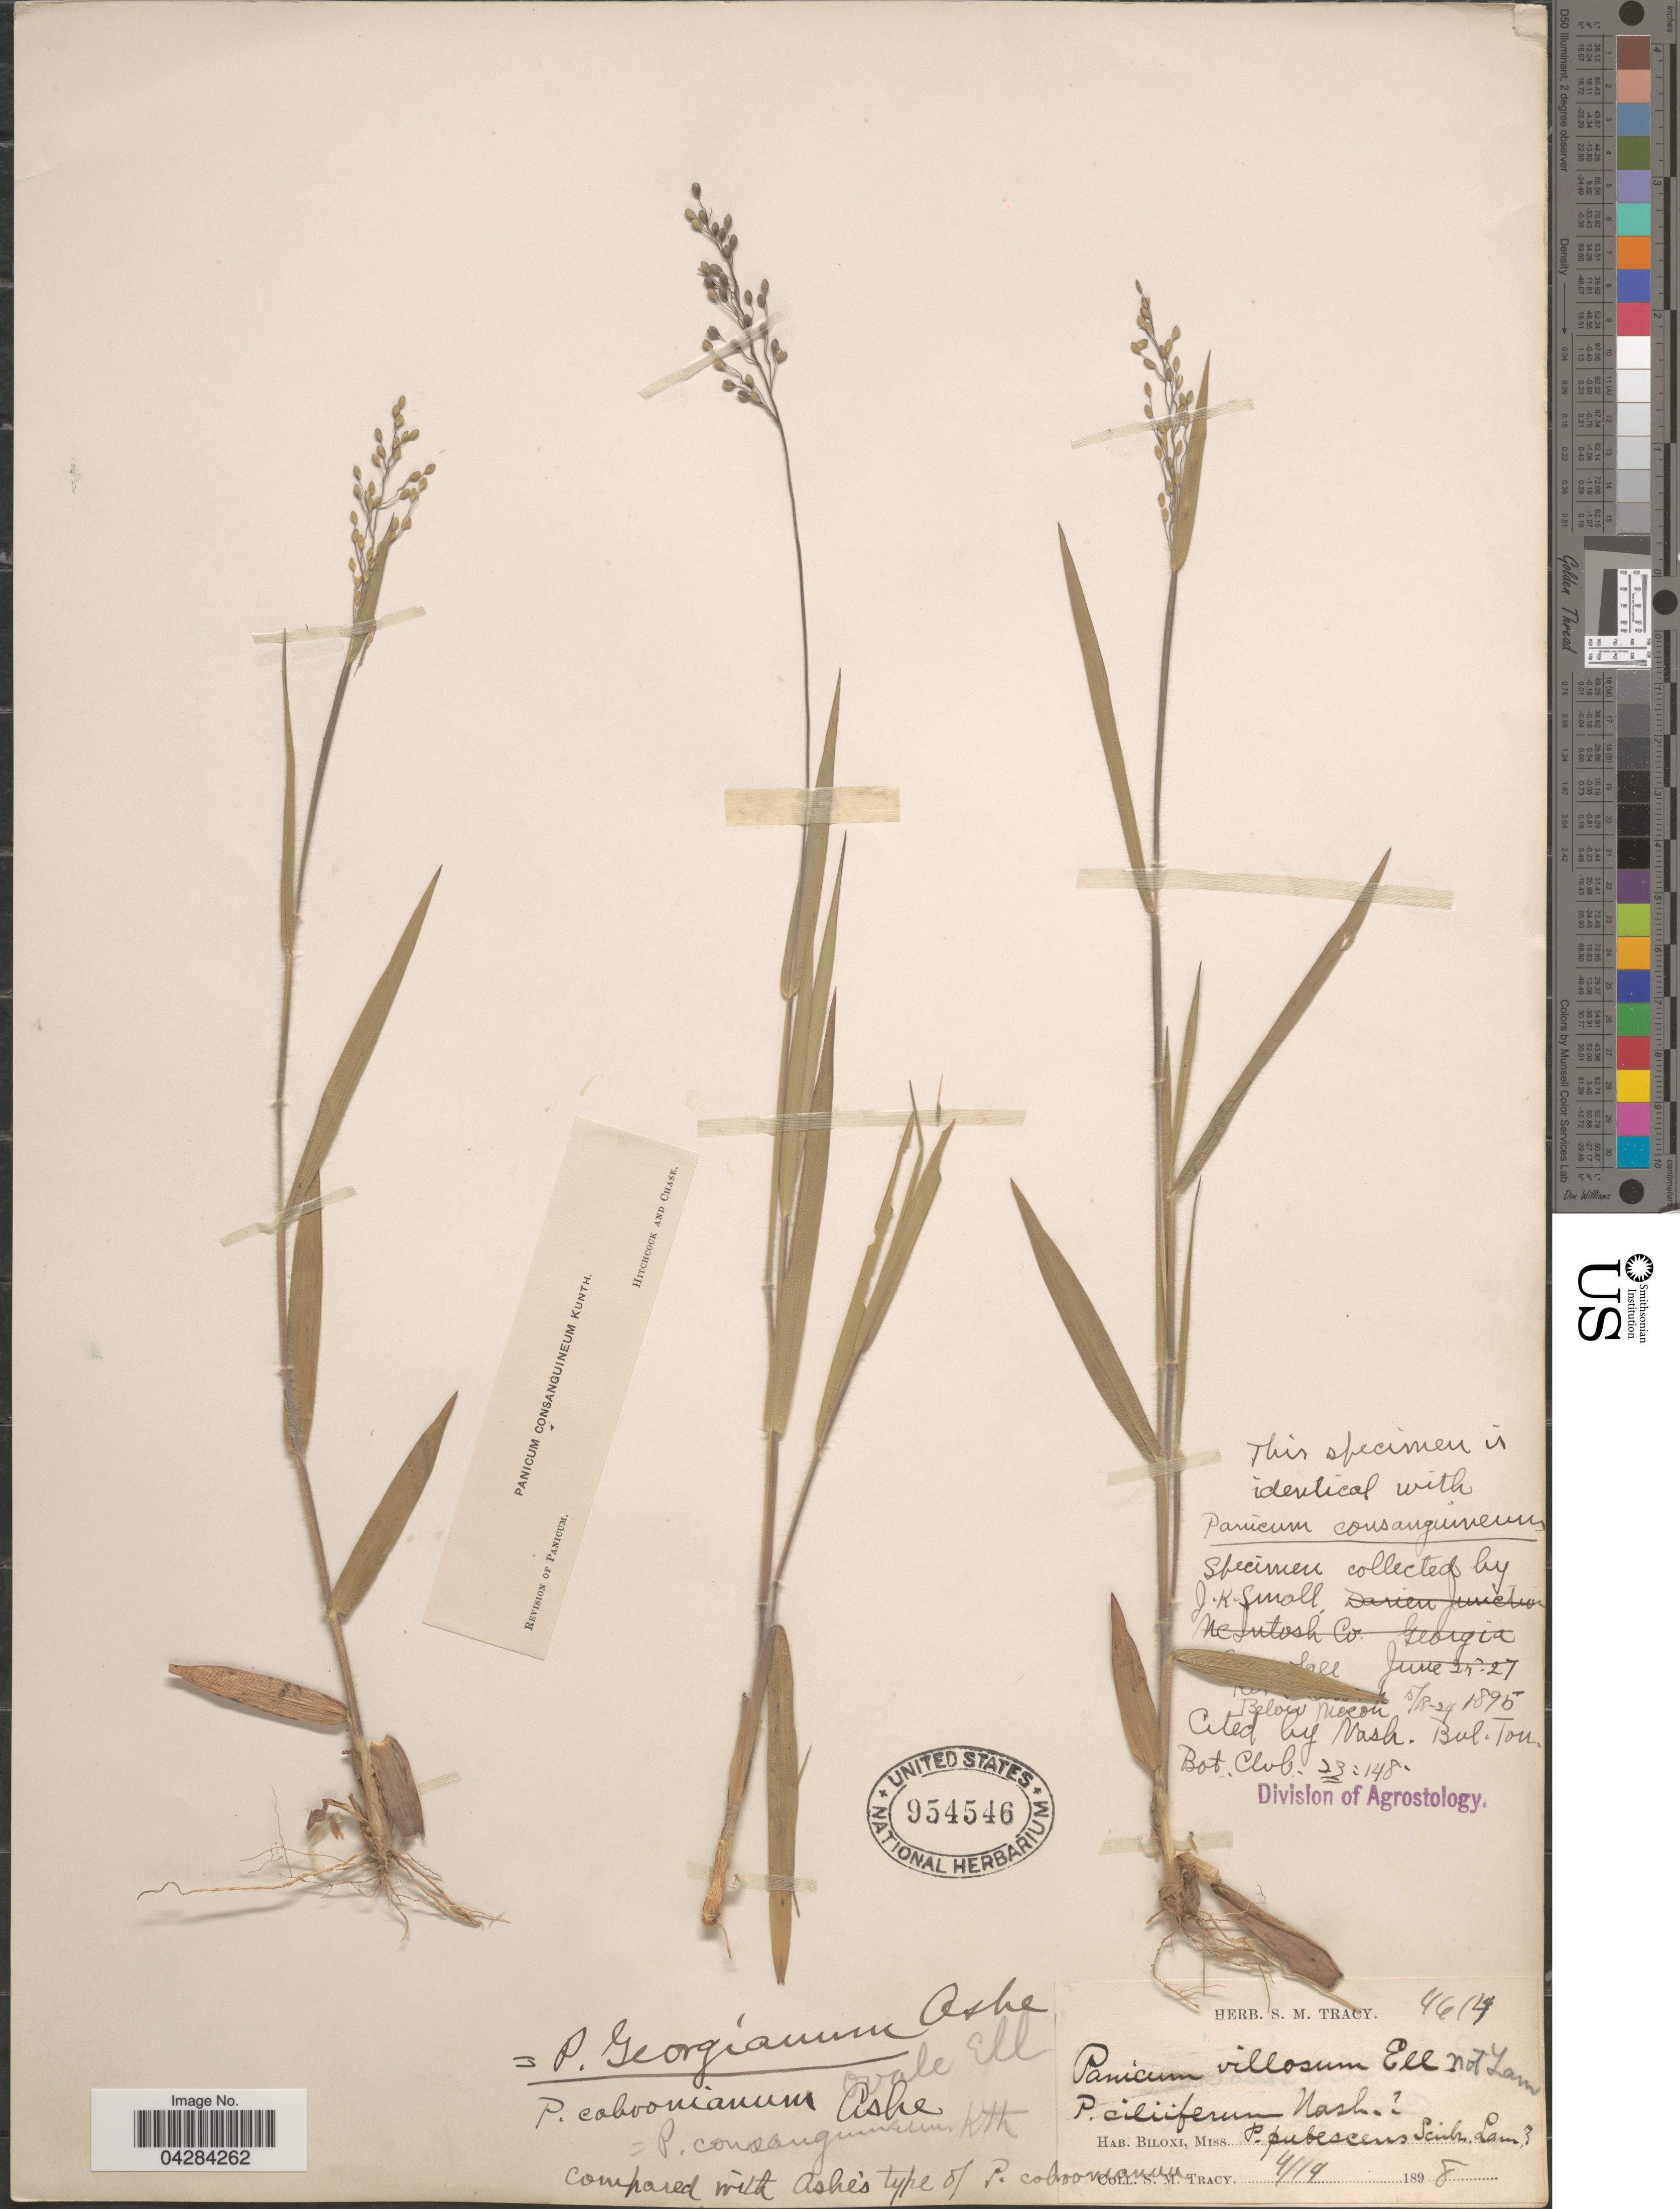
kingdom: Plantae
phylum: Tracheophyta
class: Liliopsida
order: Poales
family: Poaceae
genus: Dichanthelium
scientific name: Dichanthelium oligosanthes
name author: (Schult.) Gould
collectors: S. M. Tracy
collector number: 4614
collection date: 1898-04-19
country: United States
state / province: Mississippi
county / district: Harrison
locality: Biloxi.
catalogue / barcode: US 954546